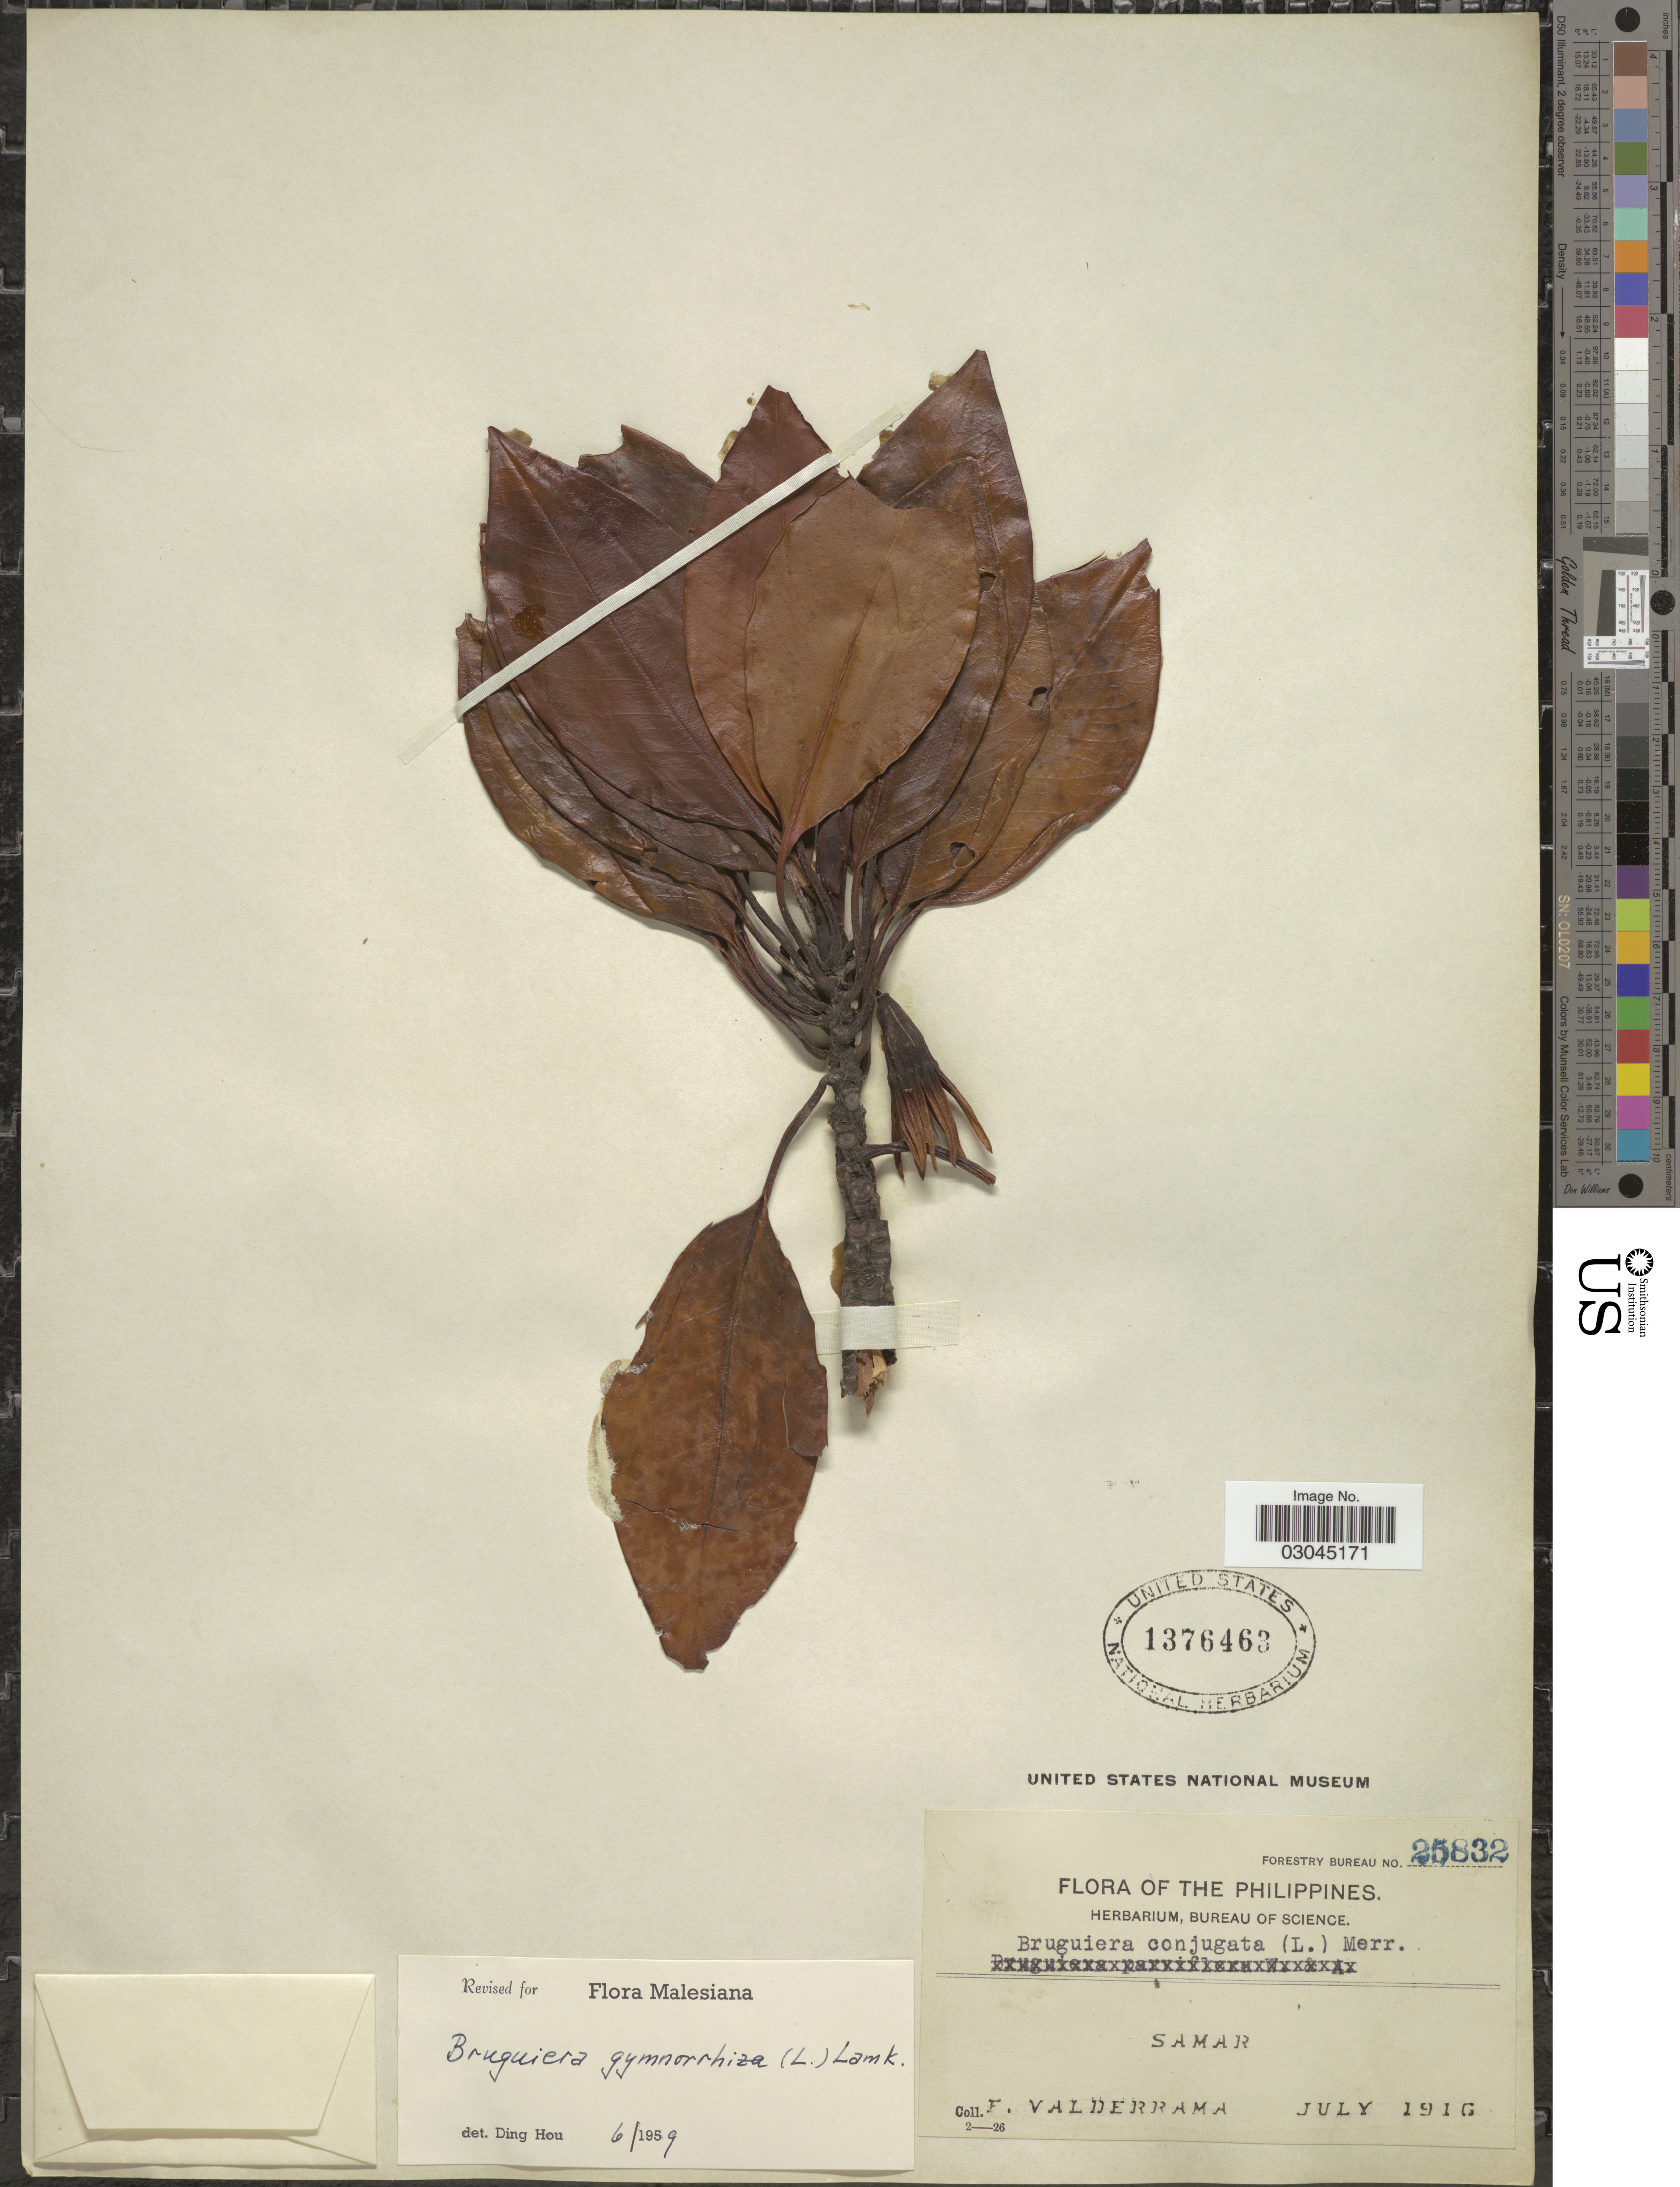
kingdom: Plantae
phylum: Tracheophyta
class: Magnoliopsida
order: Malpighiales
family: Rhizophoraceae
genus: Bruguiera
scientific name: Bruguiera gymnorhiza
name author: (L.) Savigny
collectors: F. Valderrama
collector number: Forestry Bureau 25832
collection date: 1916-07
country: Philippines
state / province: Eastern Visayas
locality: Samar.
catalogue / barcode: US 1376463